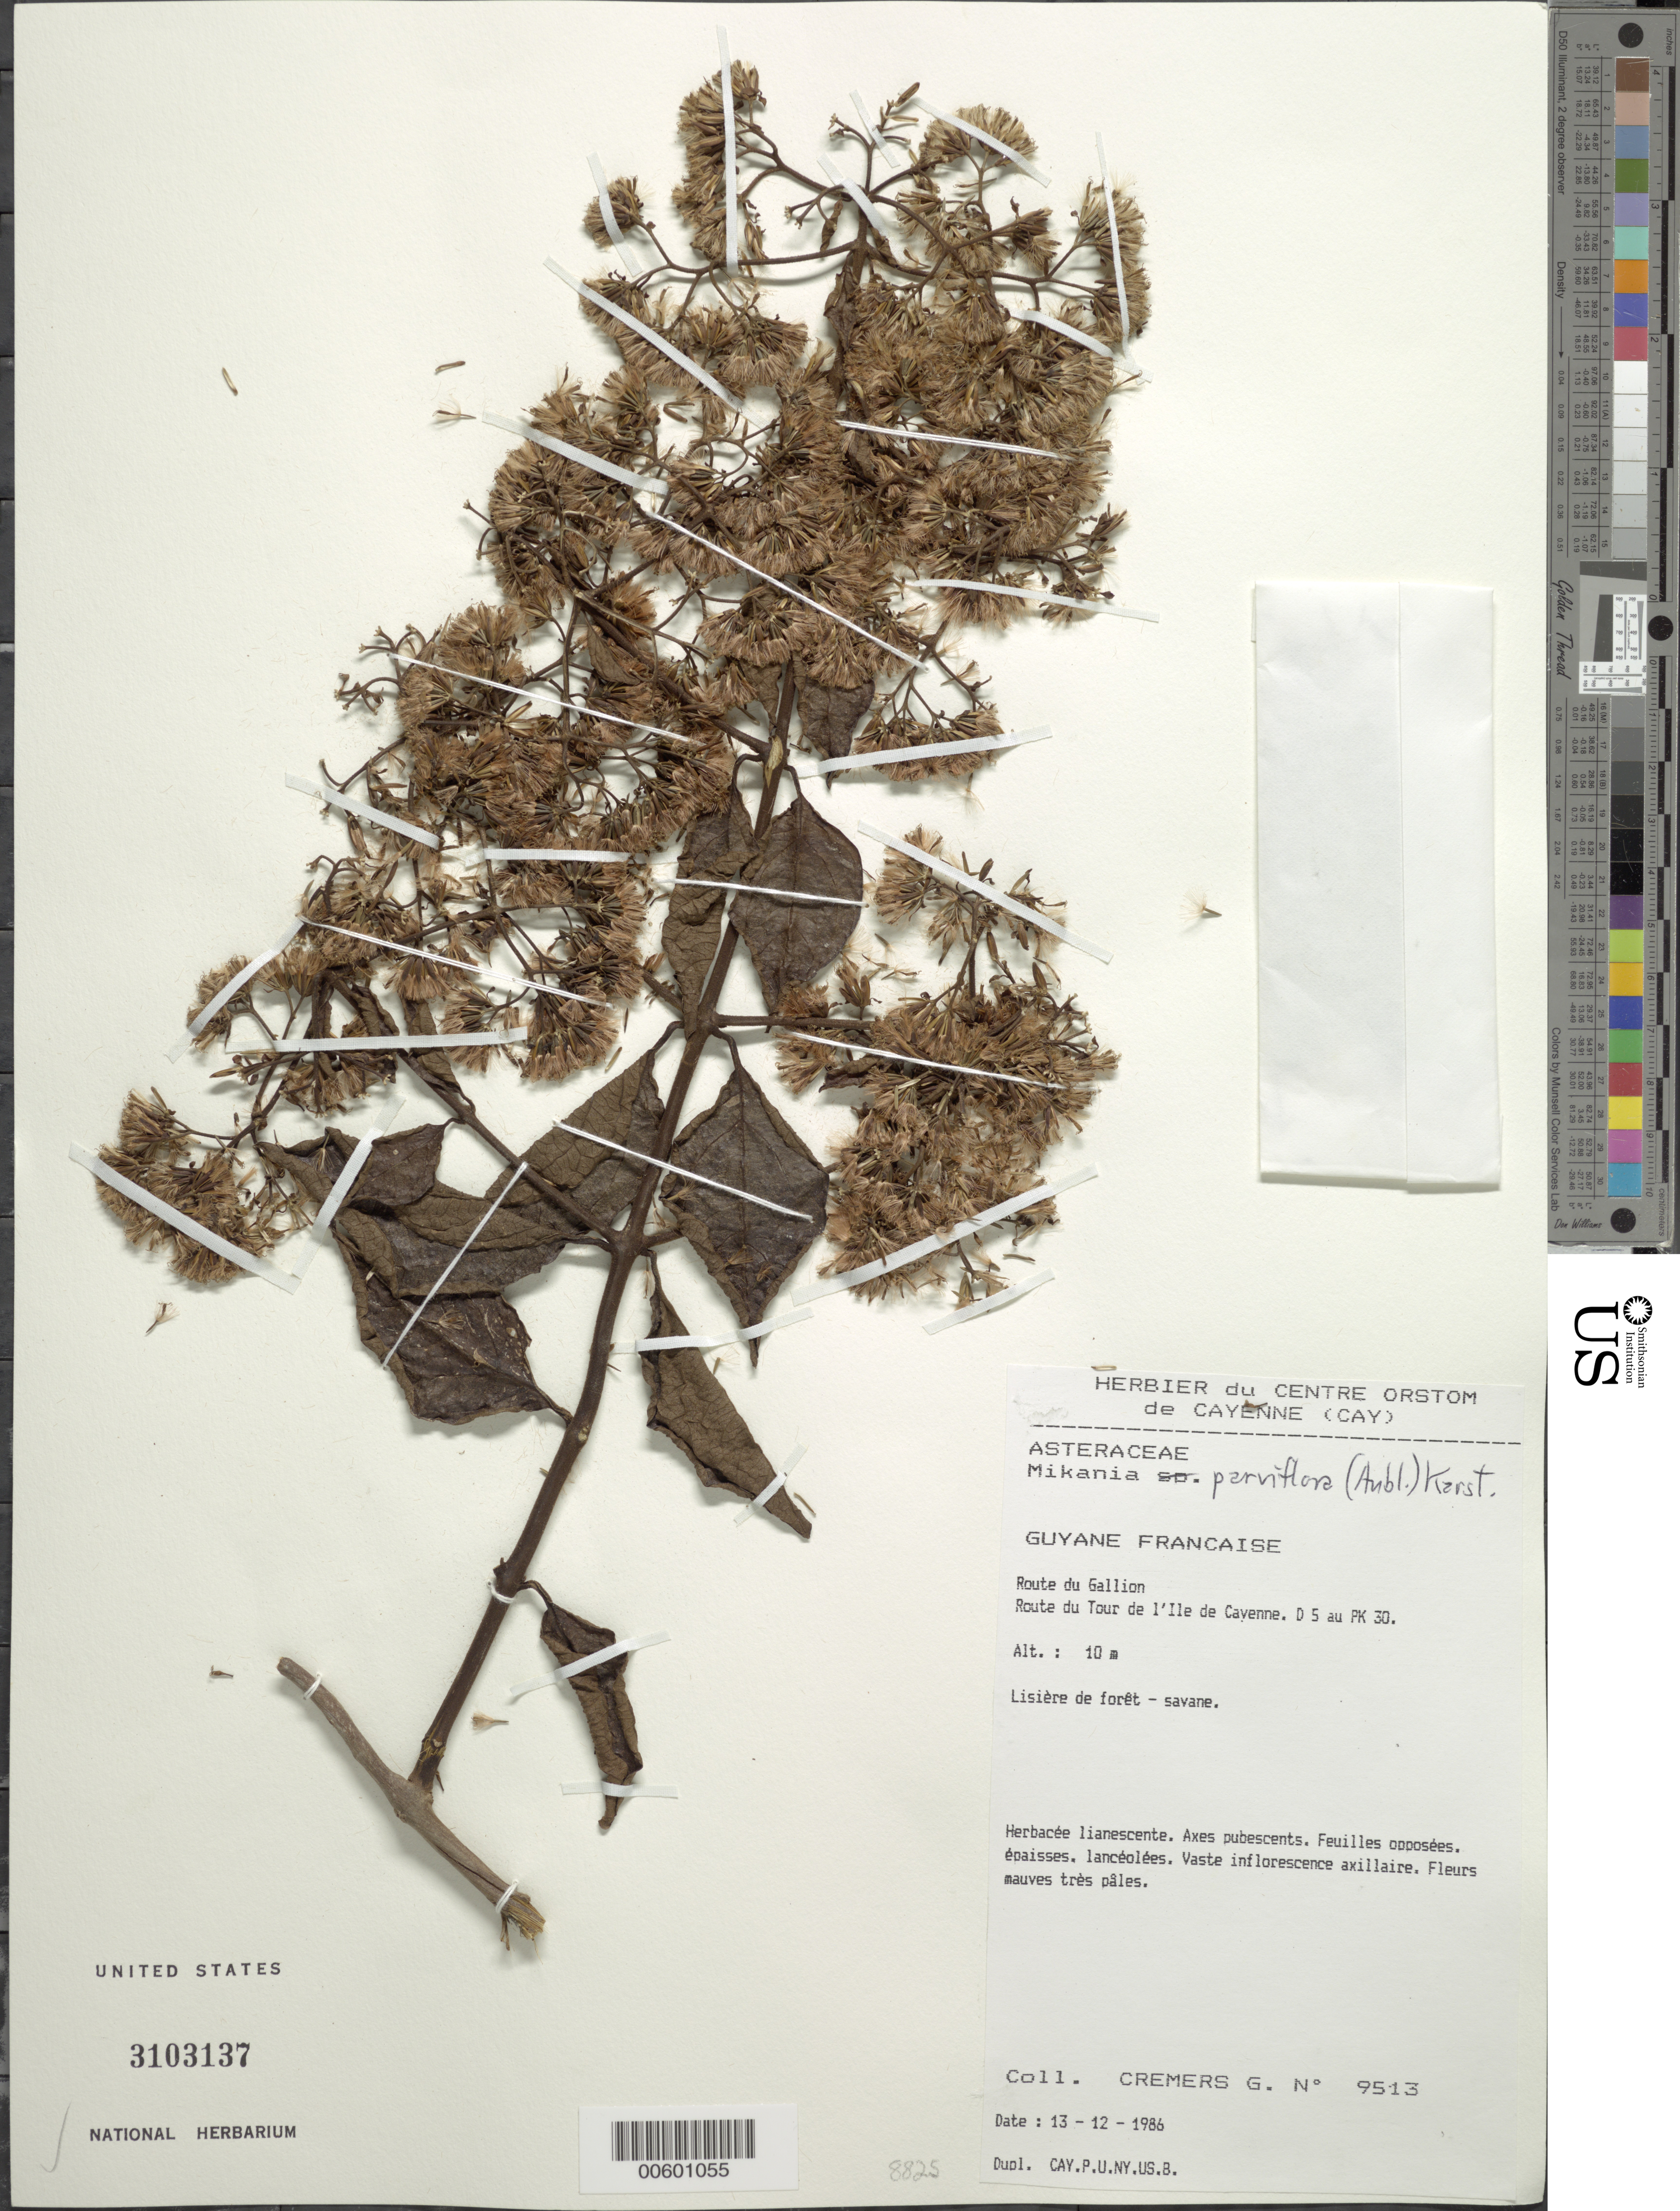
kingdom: Plantae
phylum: Tracheophyta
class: Magnoliopsida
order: Asterales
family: Asteraceae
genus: Mikania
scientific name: Mikania parviflora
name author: (Aubl.) H. Karst.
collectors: G. Cremers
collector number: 9513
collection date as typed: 13-Dec-86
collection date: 1986-12-13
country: French Guiana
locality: Ile de Cayenne, route du Gallion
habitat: Lisière de forêt - savanne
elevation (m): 10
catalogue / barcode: US 3103137